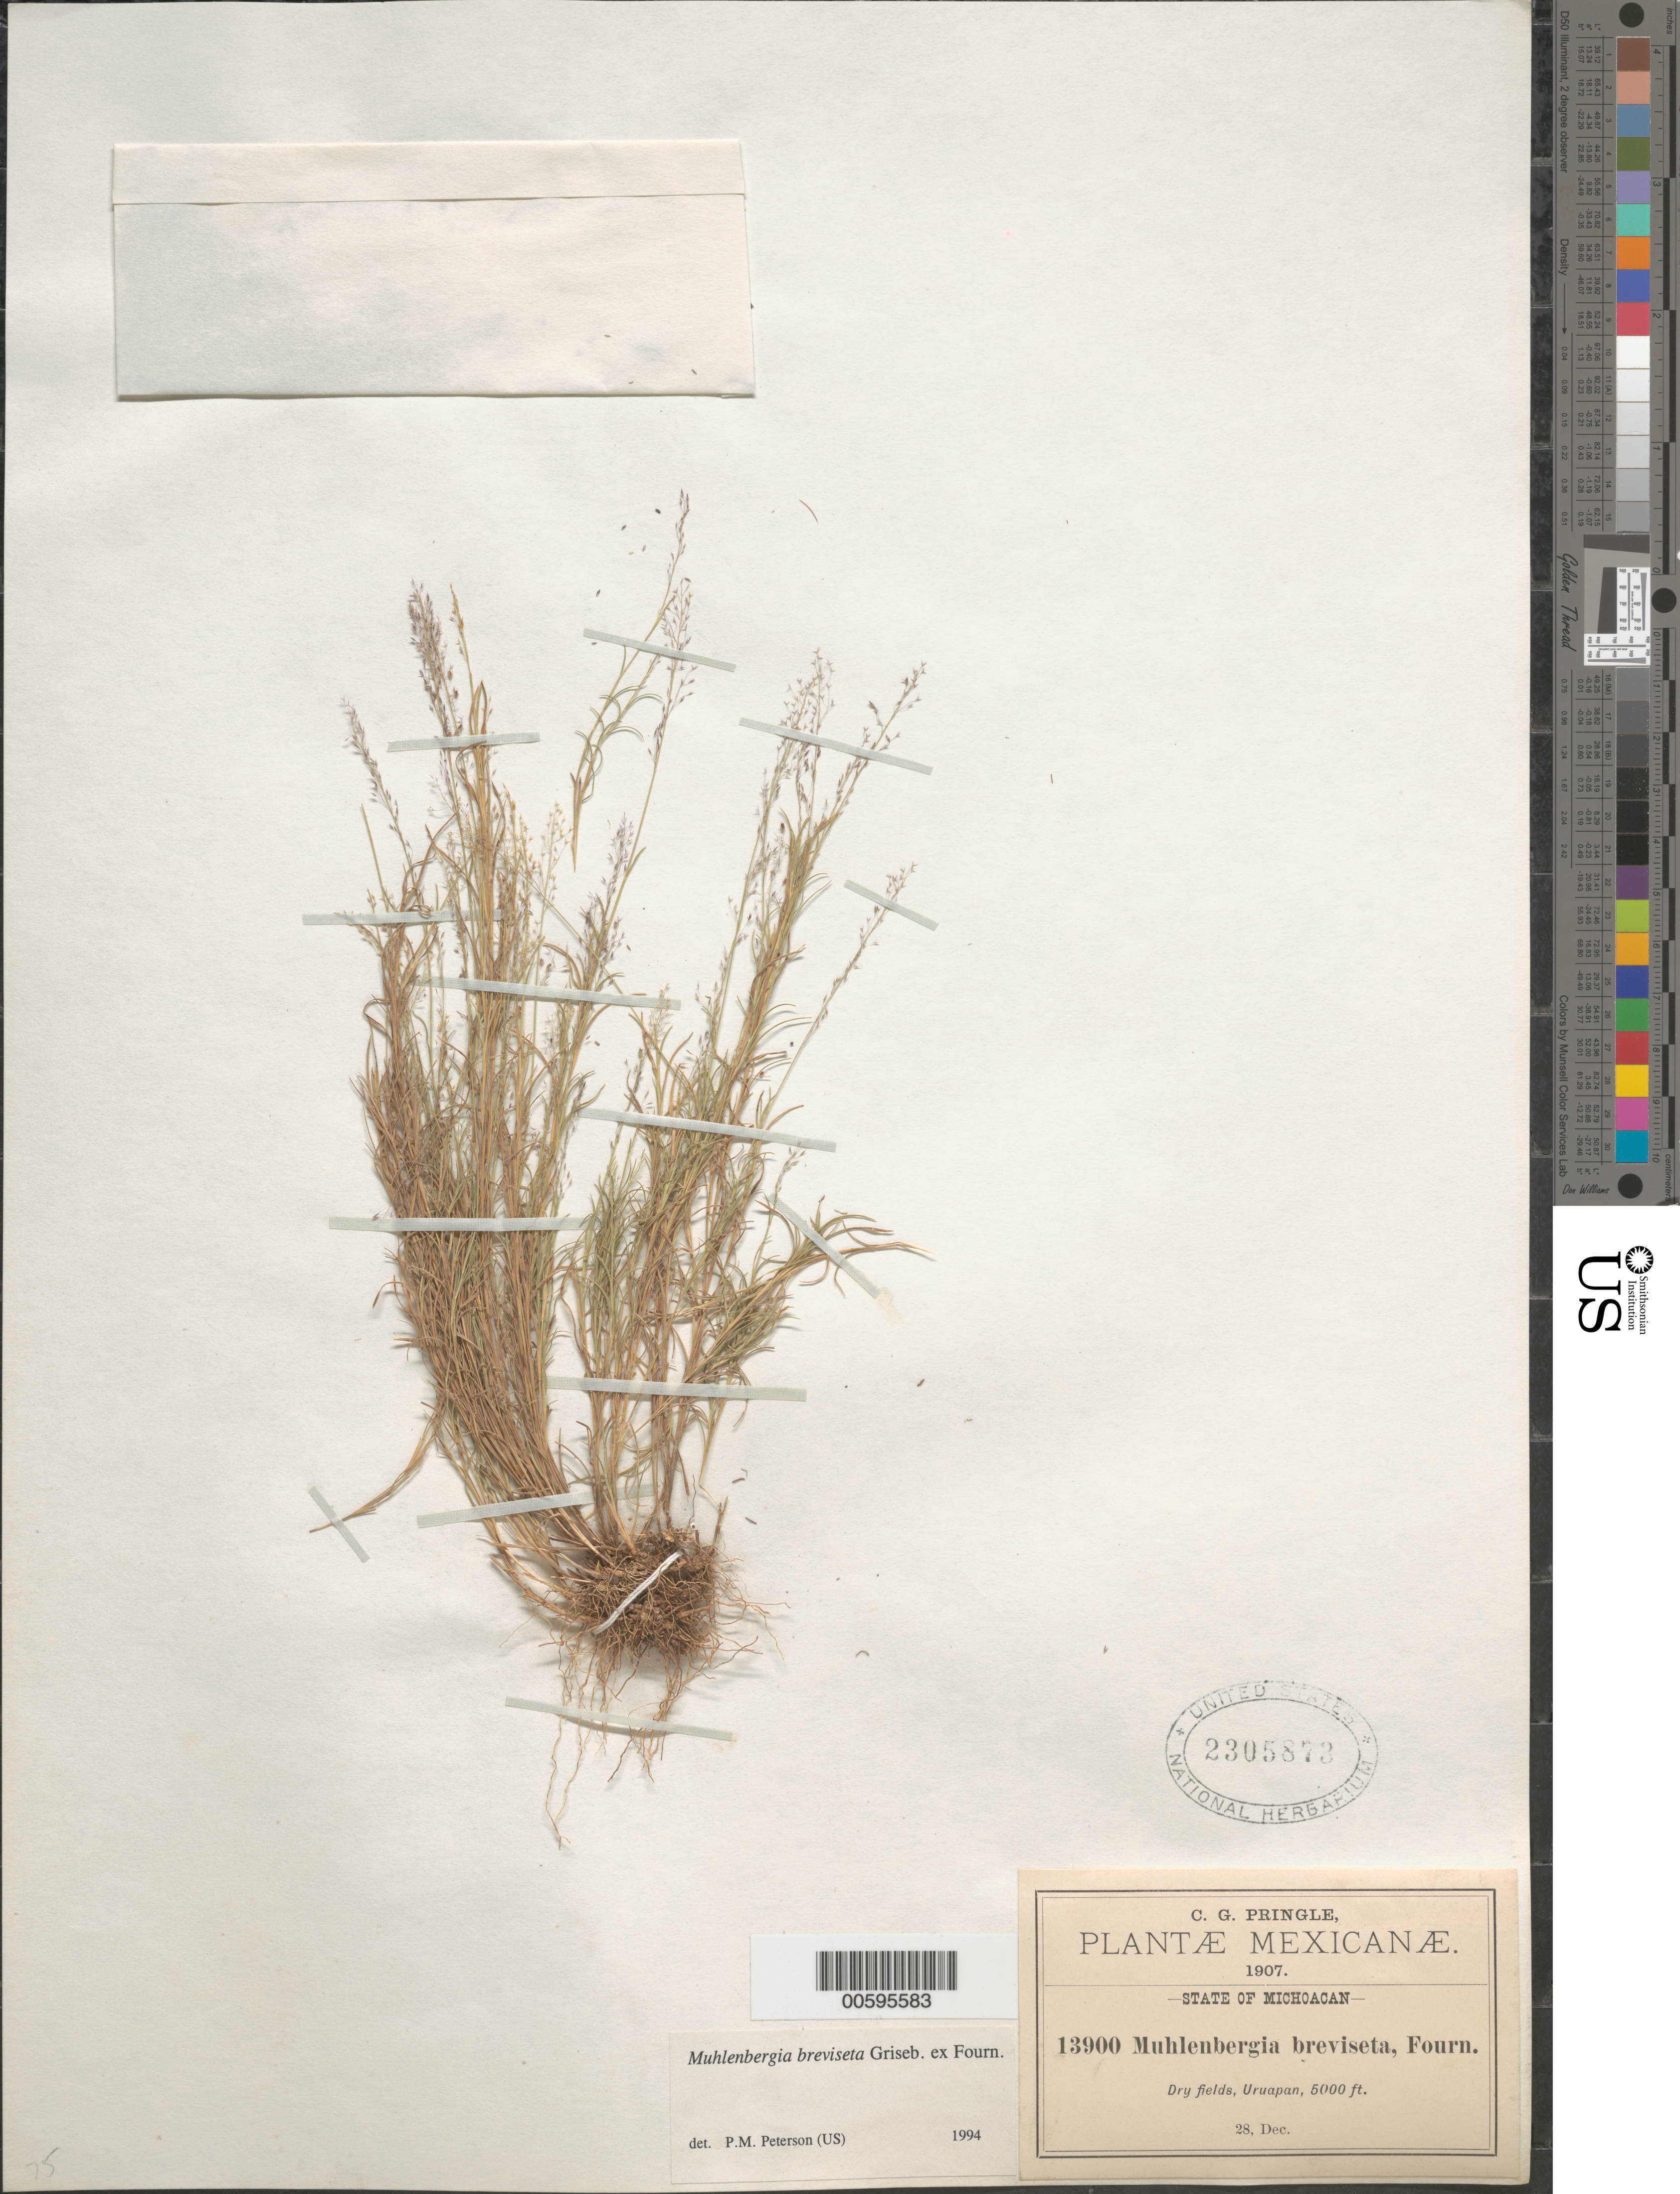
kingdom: Plantae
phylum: Tracheophyta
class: Liliopsida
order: Poales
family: Poaceae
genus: Muhlenbergia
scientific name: Muhlenbergia breviseta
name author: Griseb. ex E. Fourn.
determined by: Peterson, Paul M., (BOT), Smithsonian Institution - National Museum of Natural History (UNITED STATES)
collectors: C. G. Pringle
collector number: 13900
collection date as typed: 28 Dec 1907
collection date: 1907-12-28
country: Mexico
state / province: Michoacán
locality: Uruapan.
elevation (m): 1524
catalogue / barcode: US 2305873